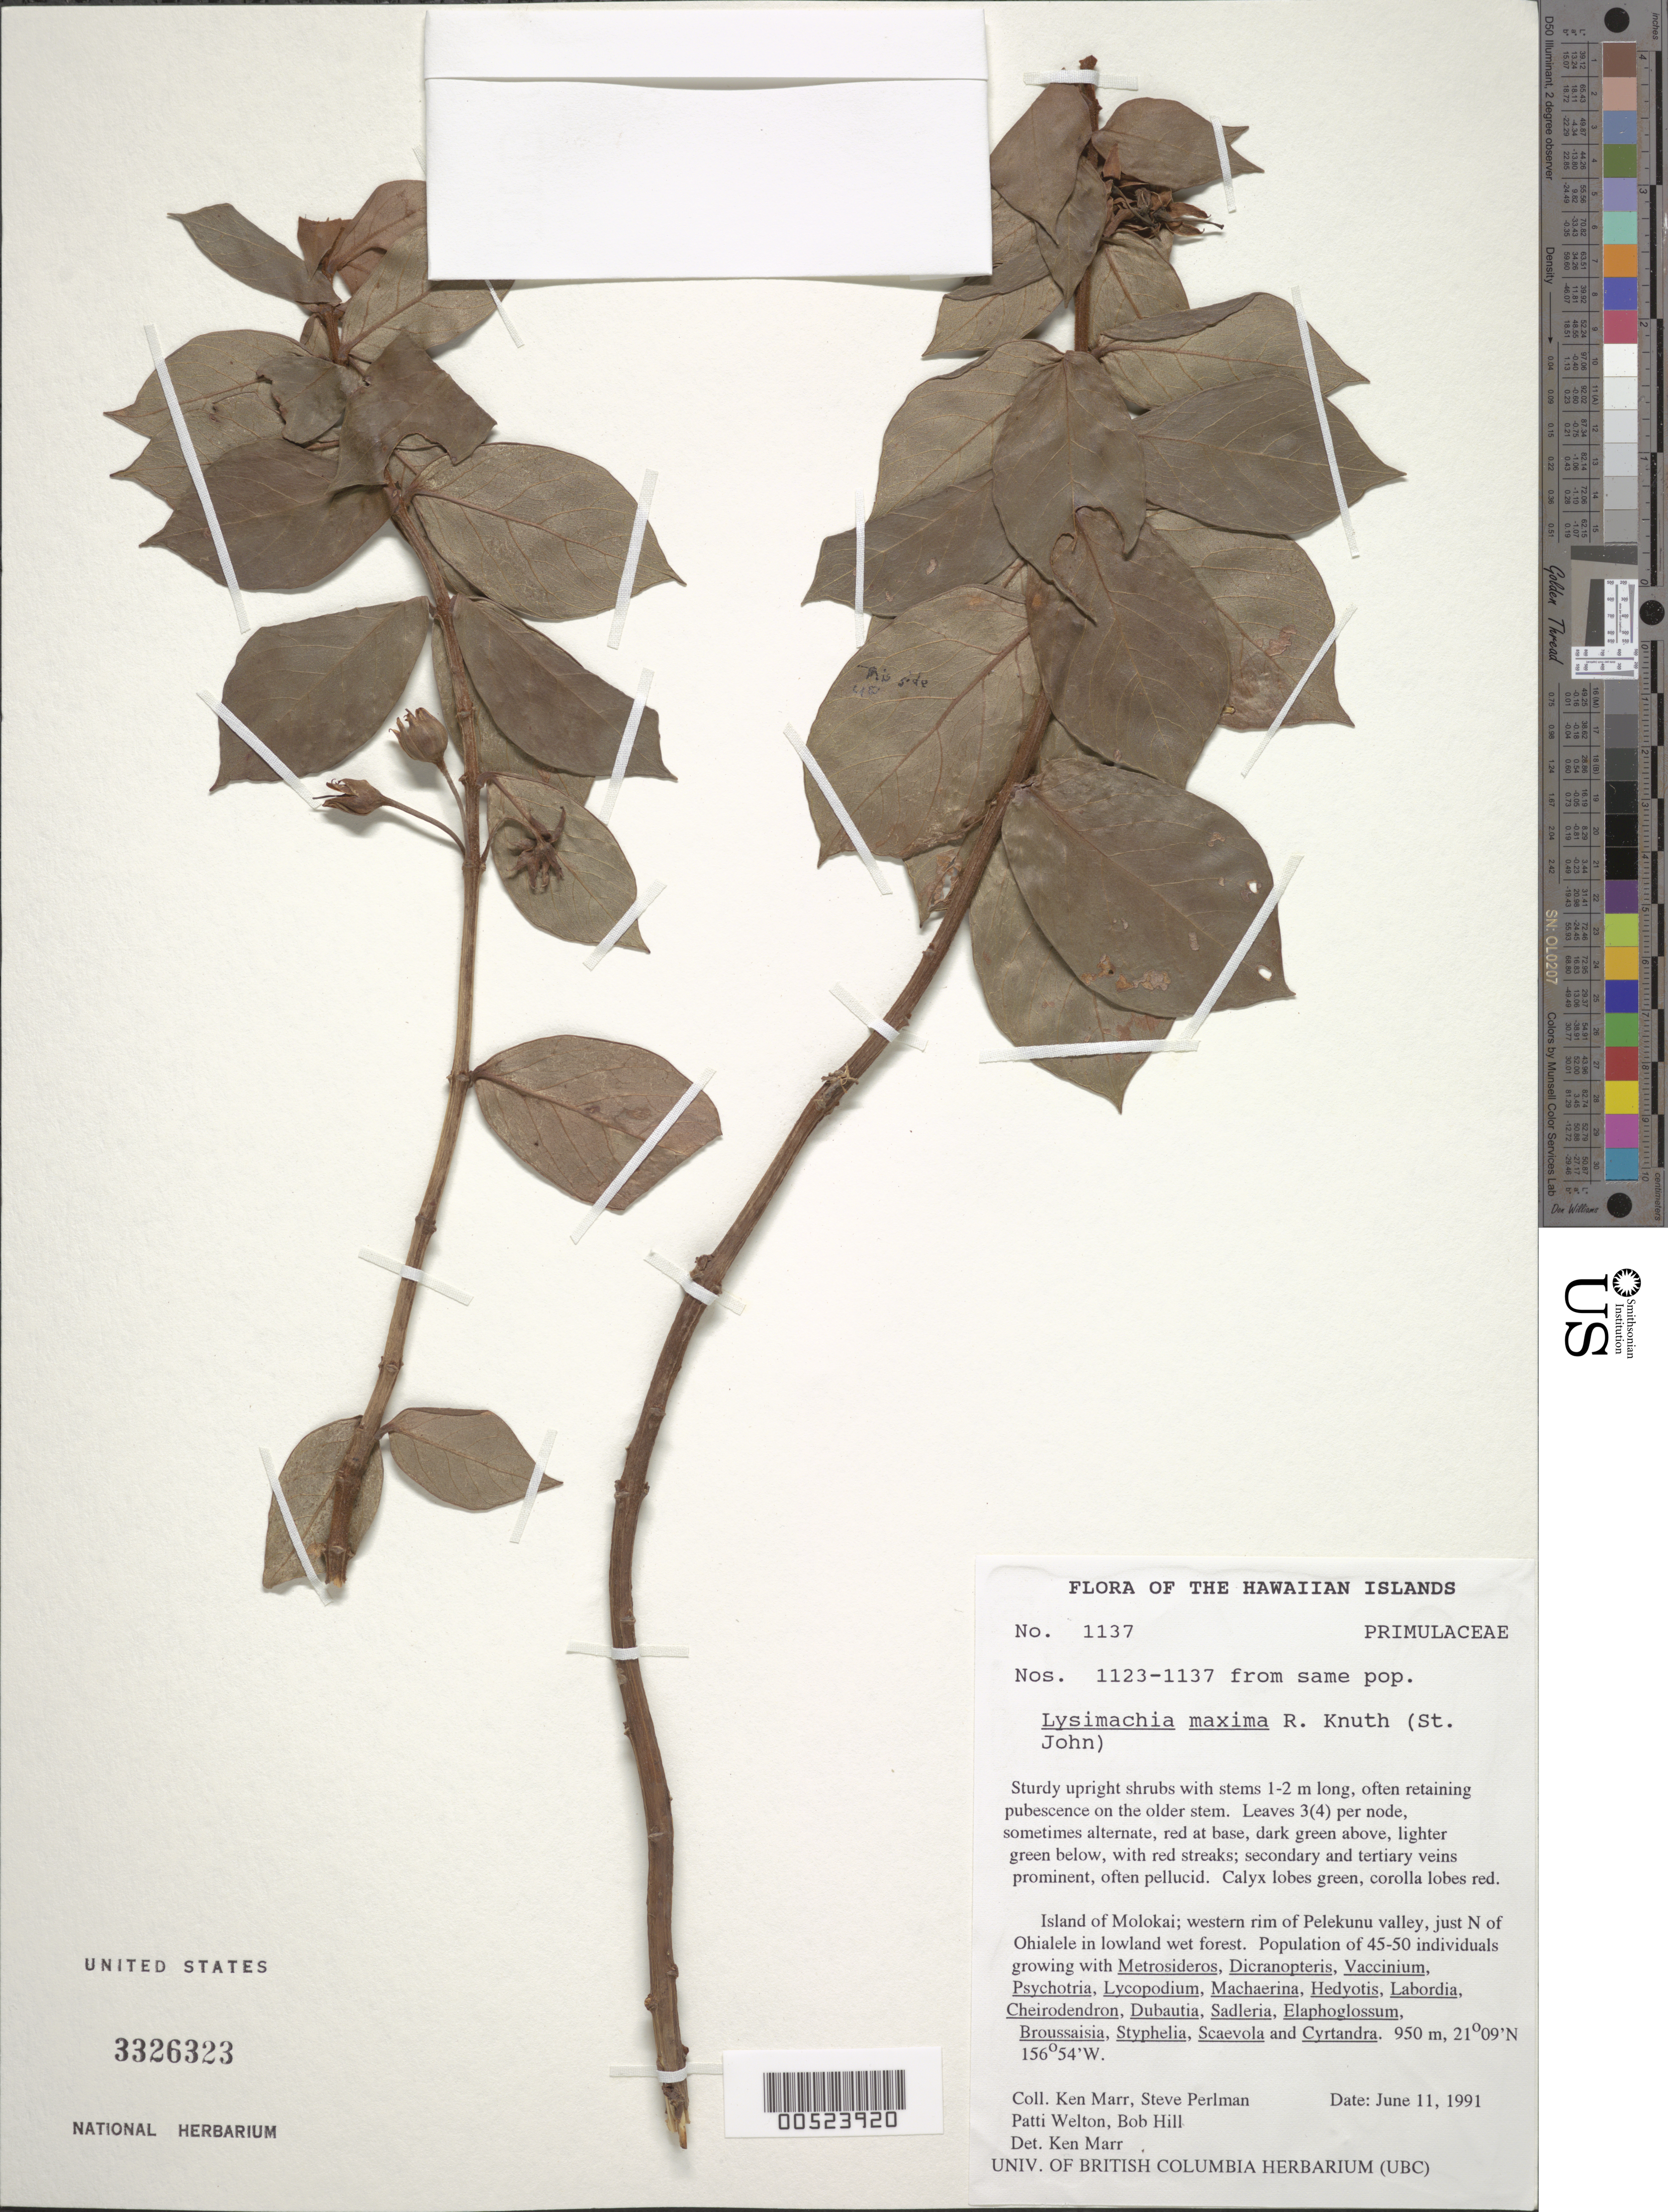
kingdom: Plantae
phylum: Tracheophyta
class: Magnoliopsida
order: Ericales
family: Primulaceae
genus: Lysimachia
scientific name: Lysimachia maxima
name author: (Kunth) H. St. John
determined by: Marr, K.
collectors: K. Marr, S. P. Perlman, P. Welton & B. Hill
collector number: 1137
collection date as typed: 11 Jun 1991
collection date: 1991-06-11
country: United States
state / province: Hawaii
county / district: Maui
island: Moloka'i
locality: W rim of Pelekunu Valley, just N of Ohialele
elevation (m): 950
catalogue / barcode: US 3326323